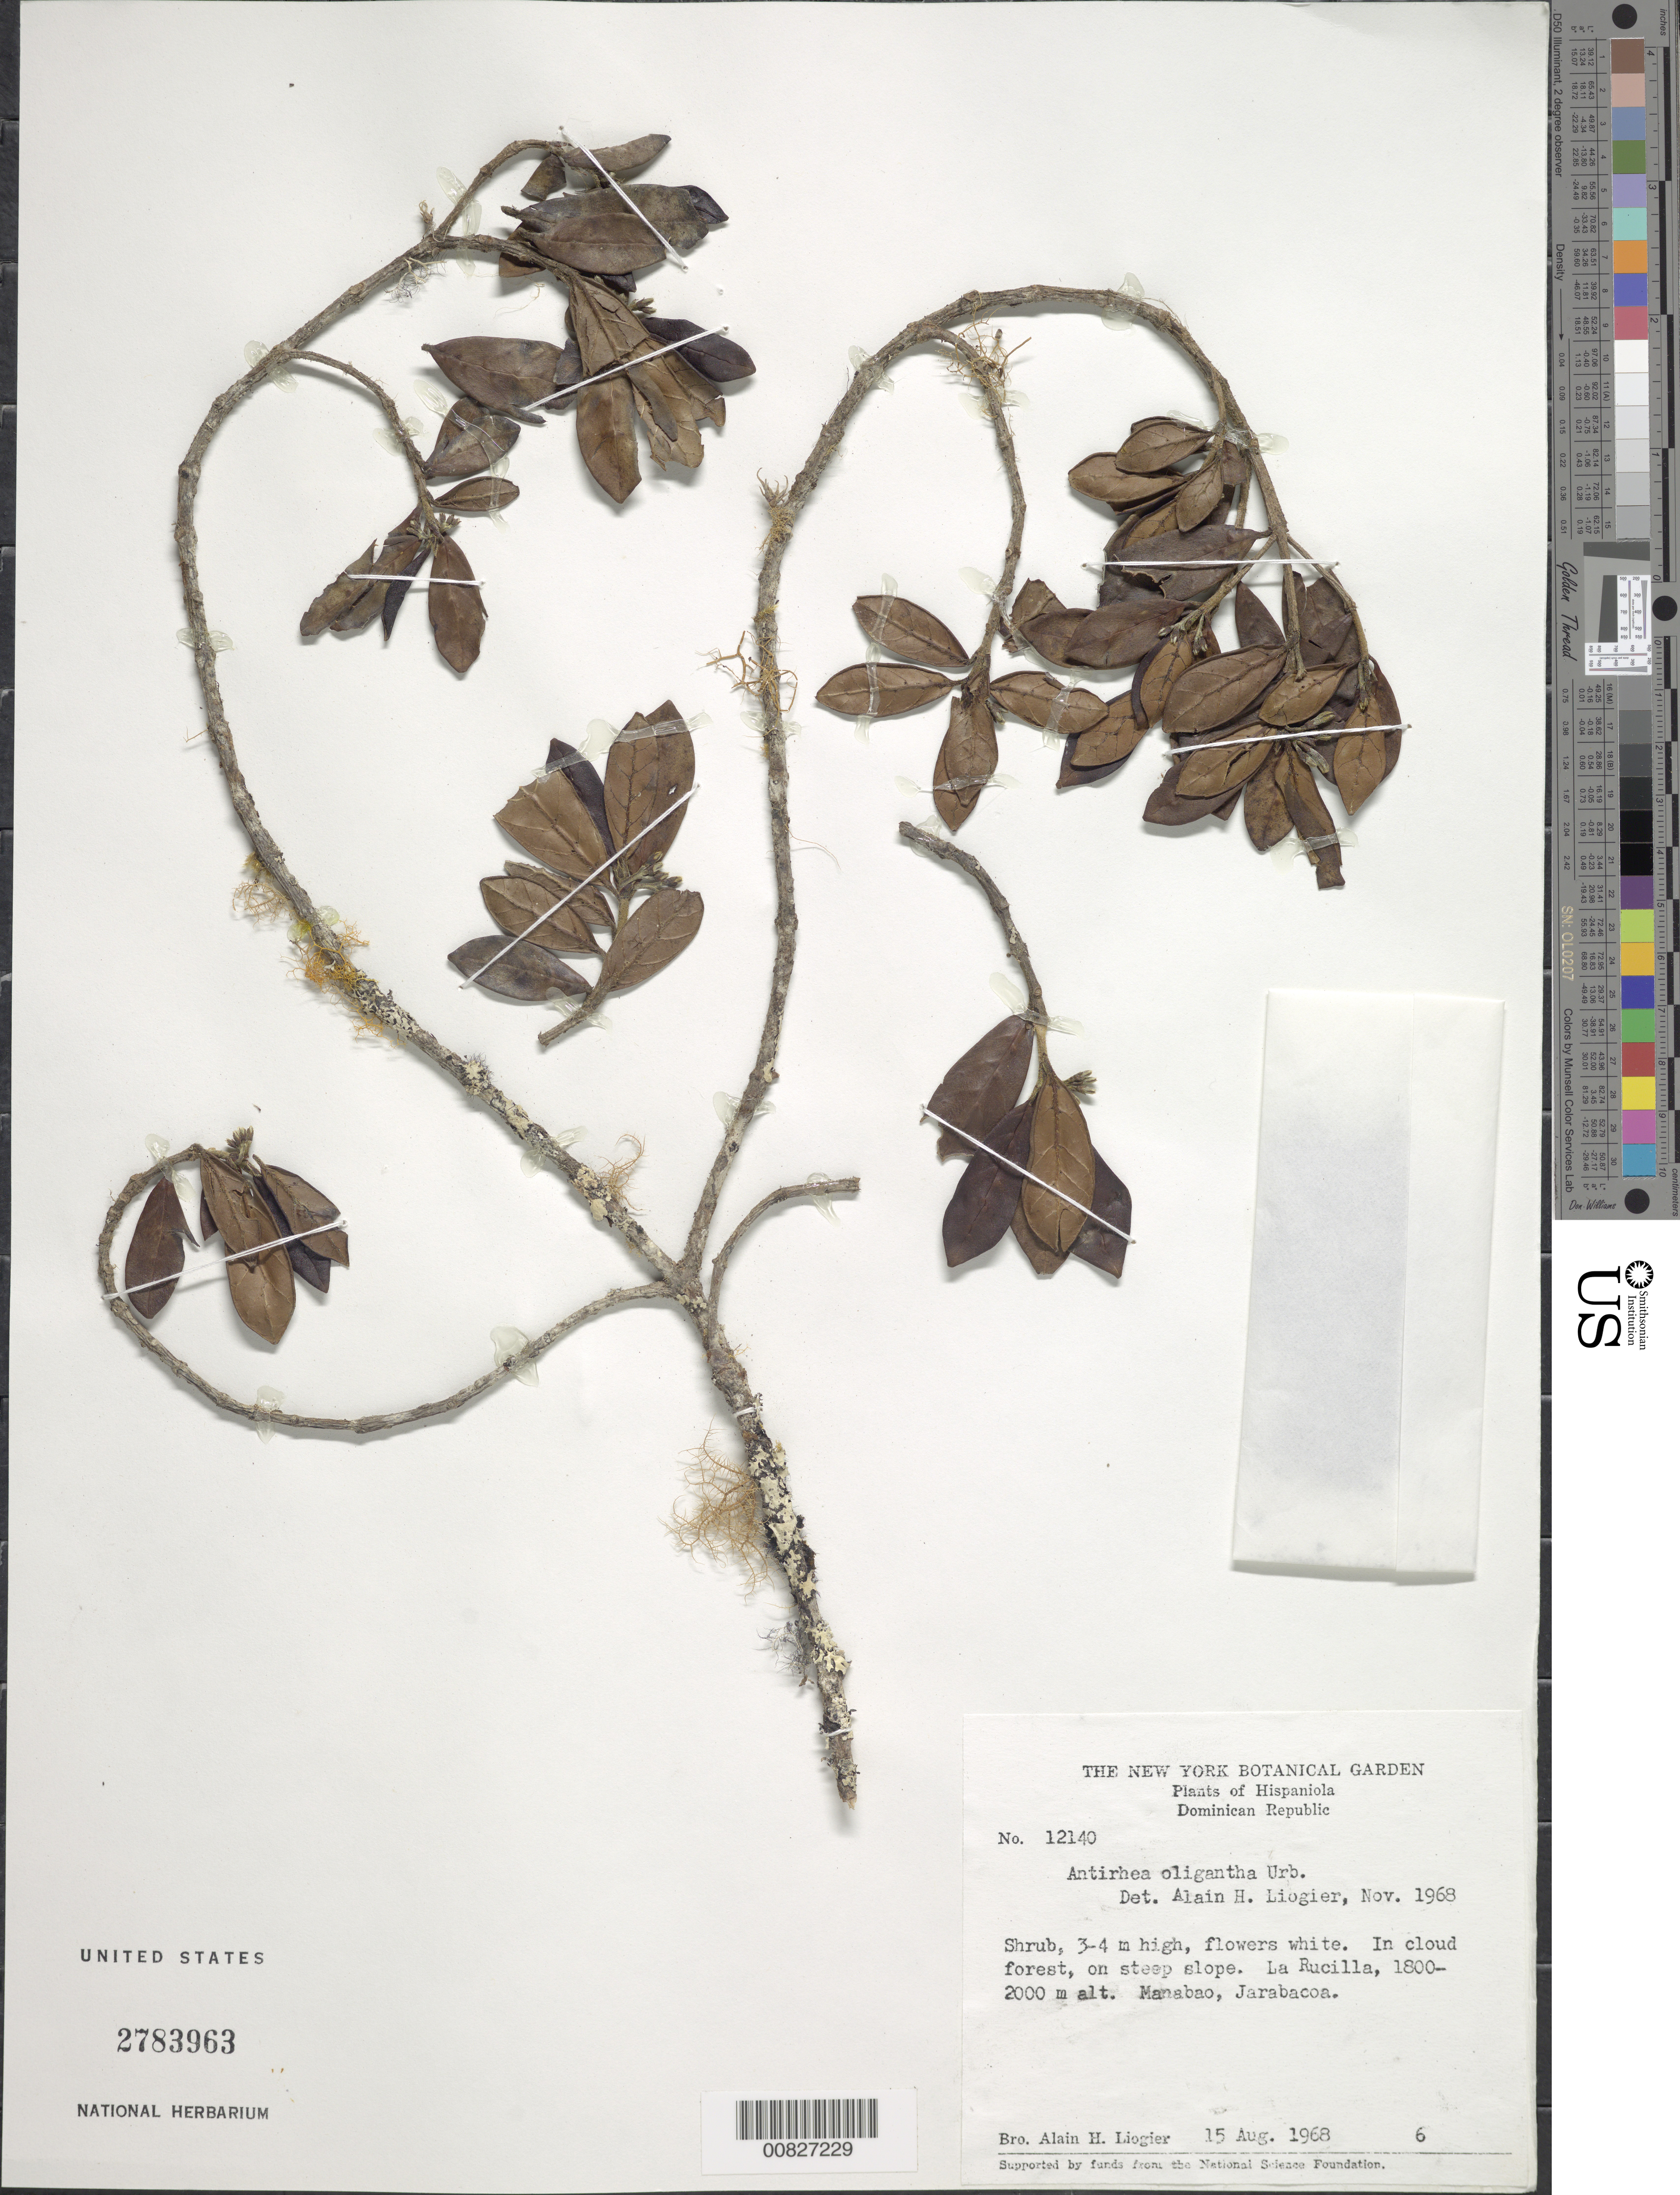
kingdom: Plantae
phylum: Tracheophyta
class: Magnoliopsida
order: Gentianales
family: Rubiaceae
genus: Stenostomum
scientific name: Stenostomum oliganthum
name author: (Urb.) Borhidi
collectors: A. H. Liogier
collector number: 12140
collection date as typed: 15 Aug 1968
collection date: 1968-08-15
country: Dominican Republic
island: Hispaniola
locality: La Rucilla, Manabao, Jarabacoa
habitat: In cloud forest, on steep slope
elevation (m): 1800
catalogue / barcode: US 2783963